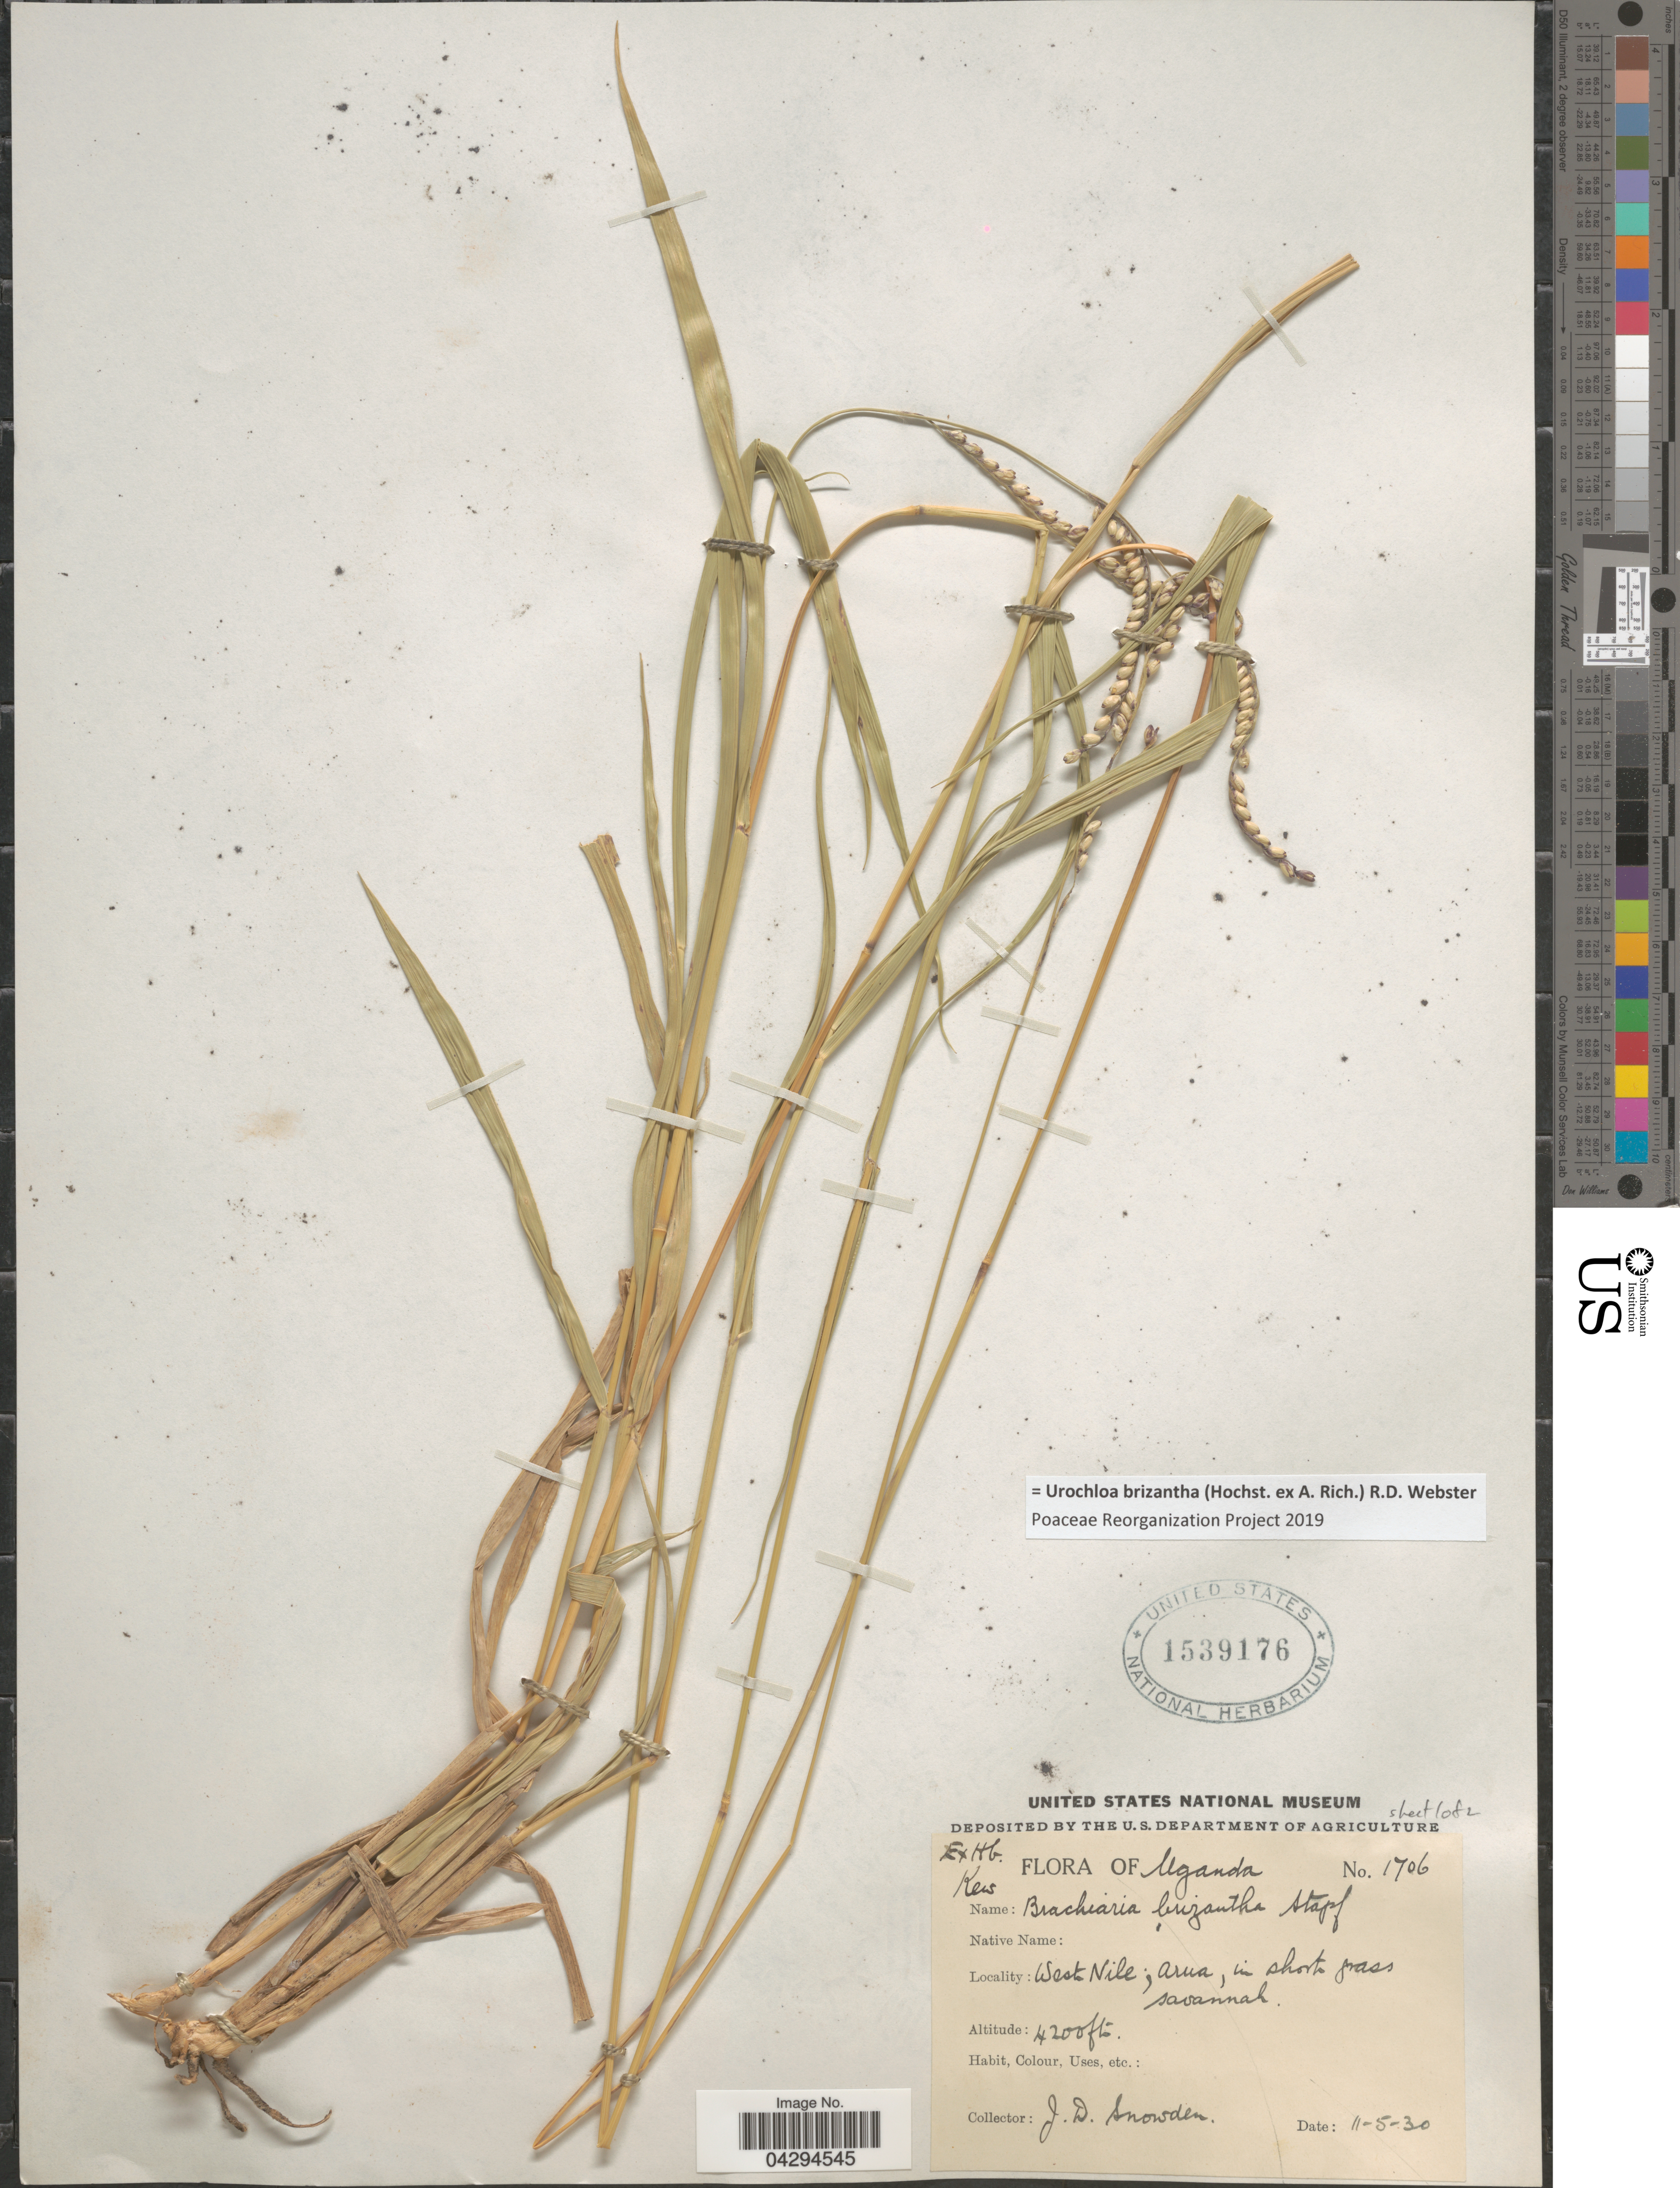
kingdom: Plantae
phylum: Tracheophyta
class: Liliopsida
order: Poales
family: Poaceae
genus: Urochloa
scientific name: Urochloa brizantha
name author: (Hochst. ex A. Rich.) R.D. Webster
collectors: J. Snowden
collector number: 1706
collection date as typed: Transcribed d/m/y: 11/5/30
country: Uganda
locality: West Nile; Arua.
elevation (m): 1280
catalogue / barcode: US 1539176